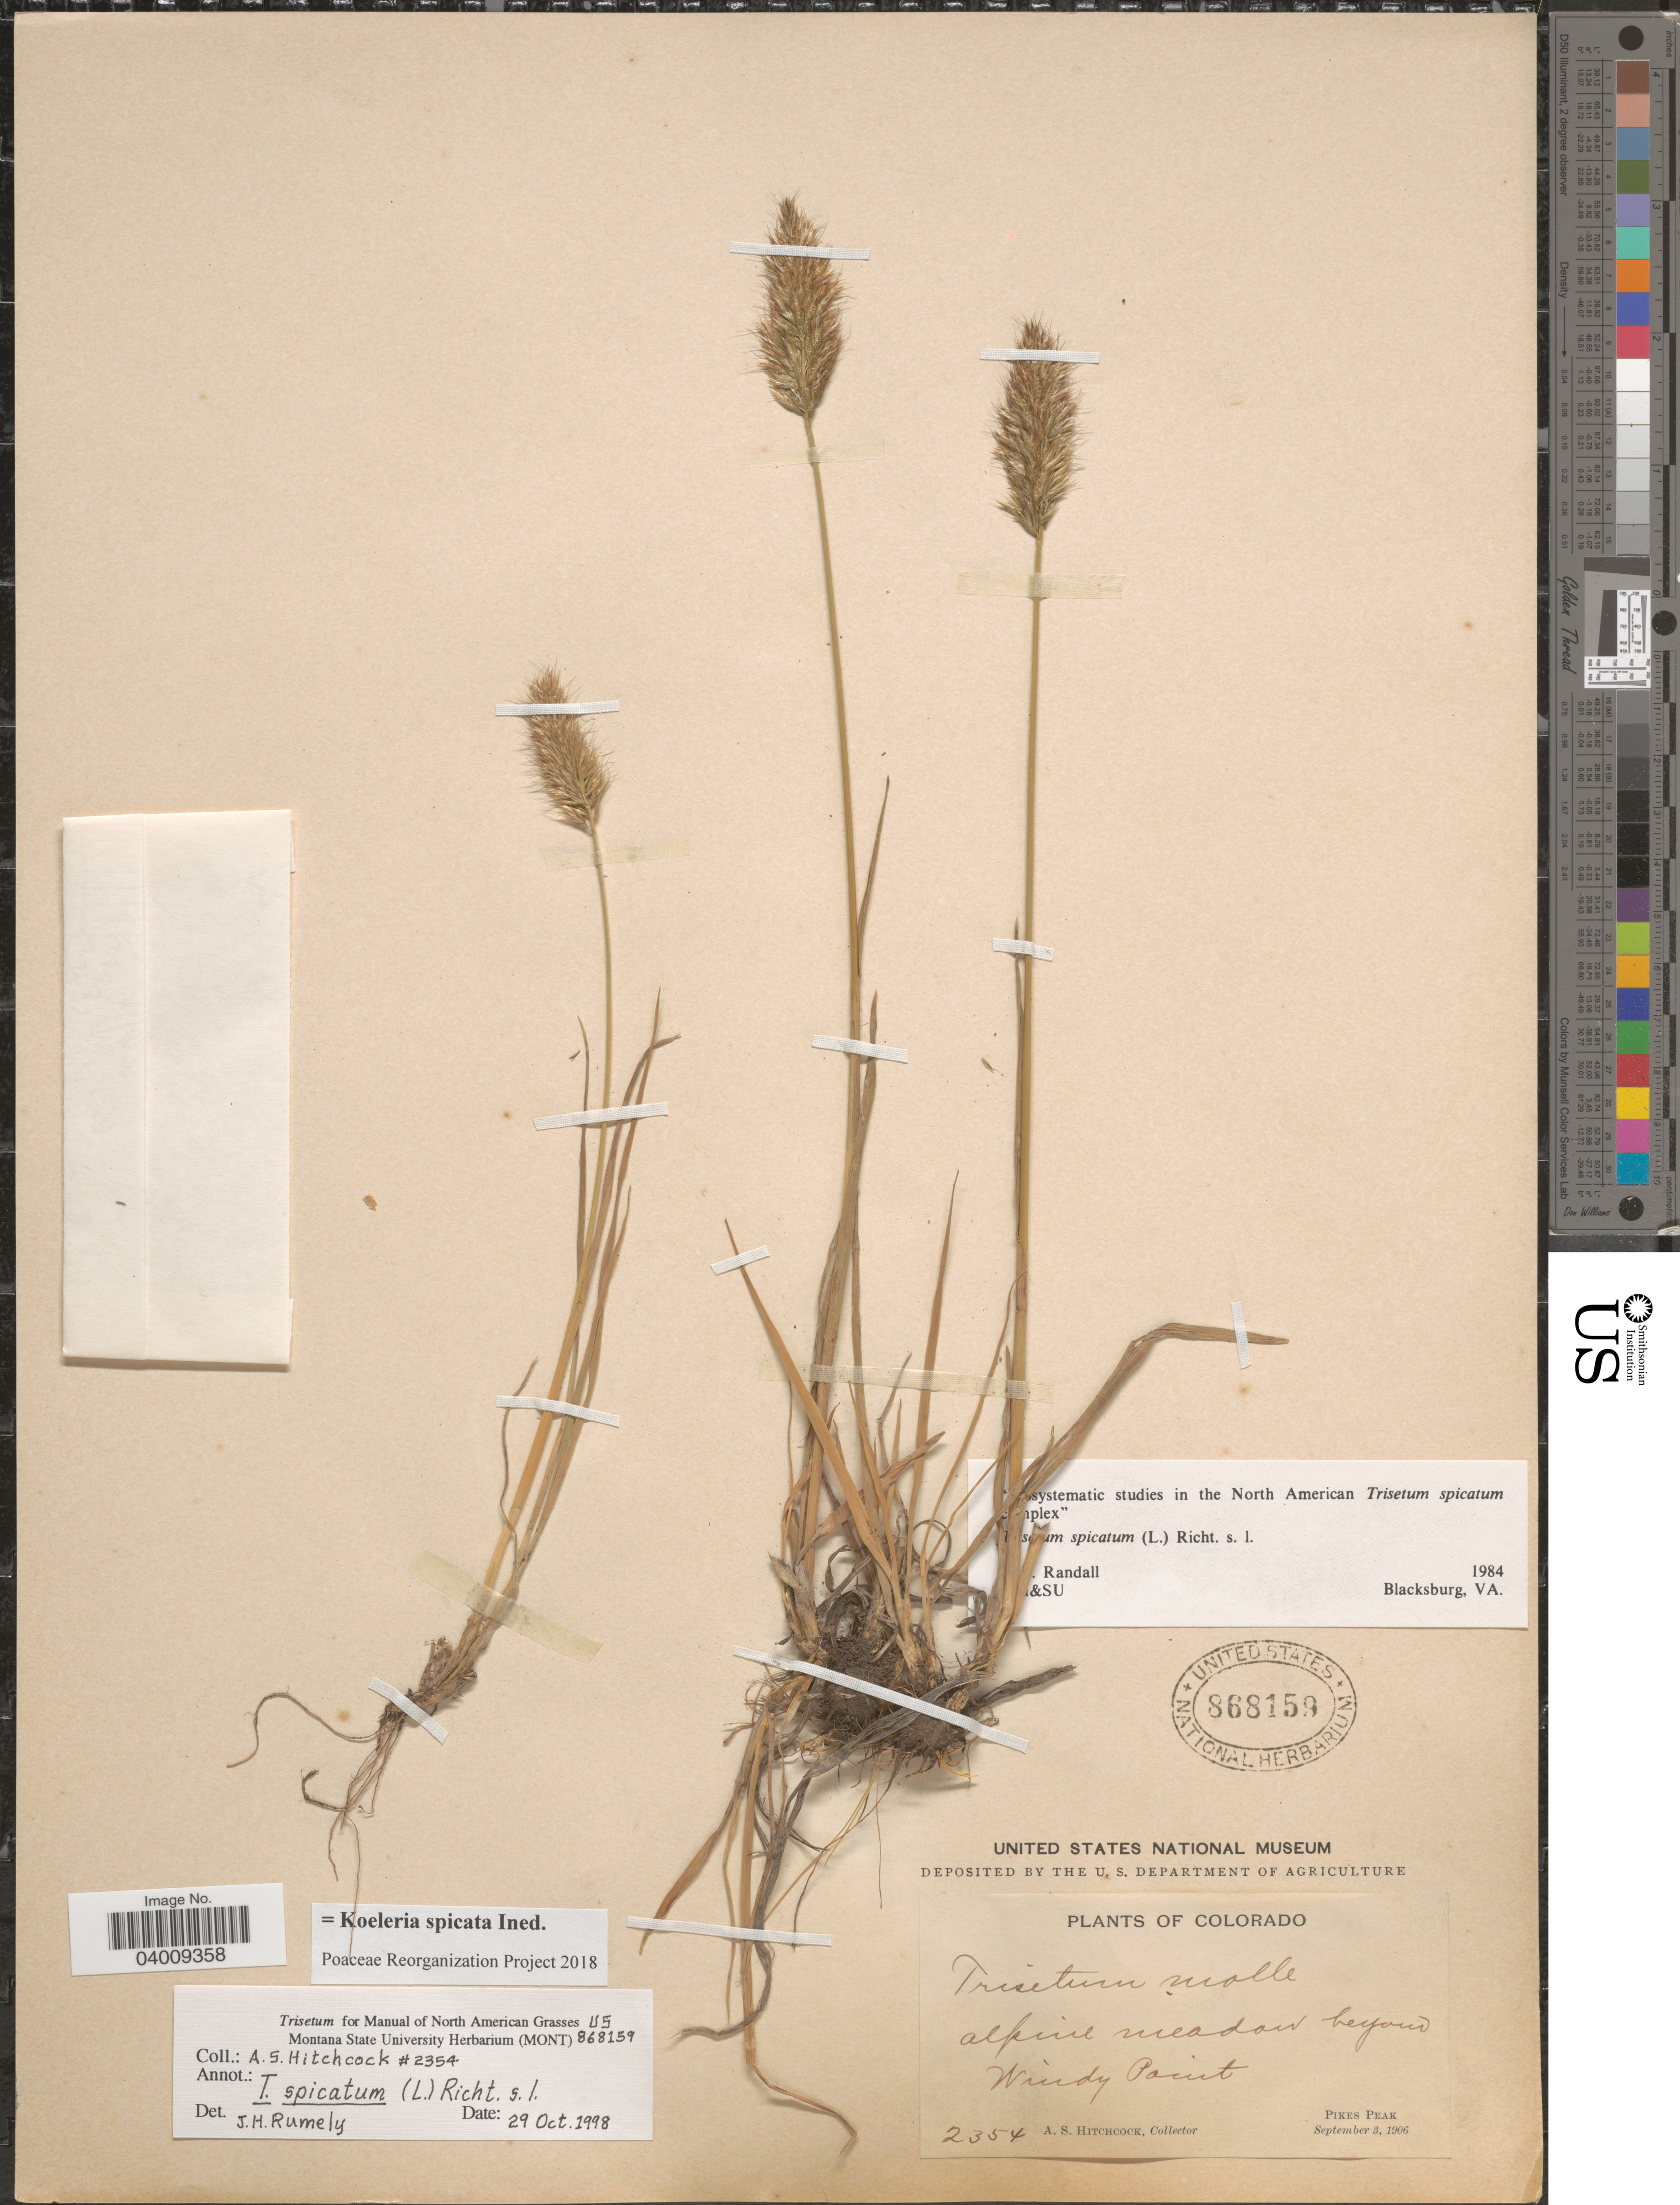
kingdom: Plantae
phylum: Tracheophyta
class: Liliopsida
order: Poales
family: Poaceae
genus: Koeleria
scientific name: Koeleria spicata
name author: (L.) Barberá et al.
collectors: A. S. Hitchcock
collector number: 2354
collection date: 1906-09-03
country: United States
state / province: Colorado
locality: Beyond Windy Point. Pikes Peak.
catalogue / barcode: US 868159